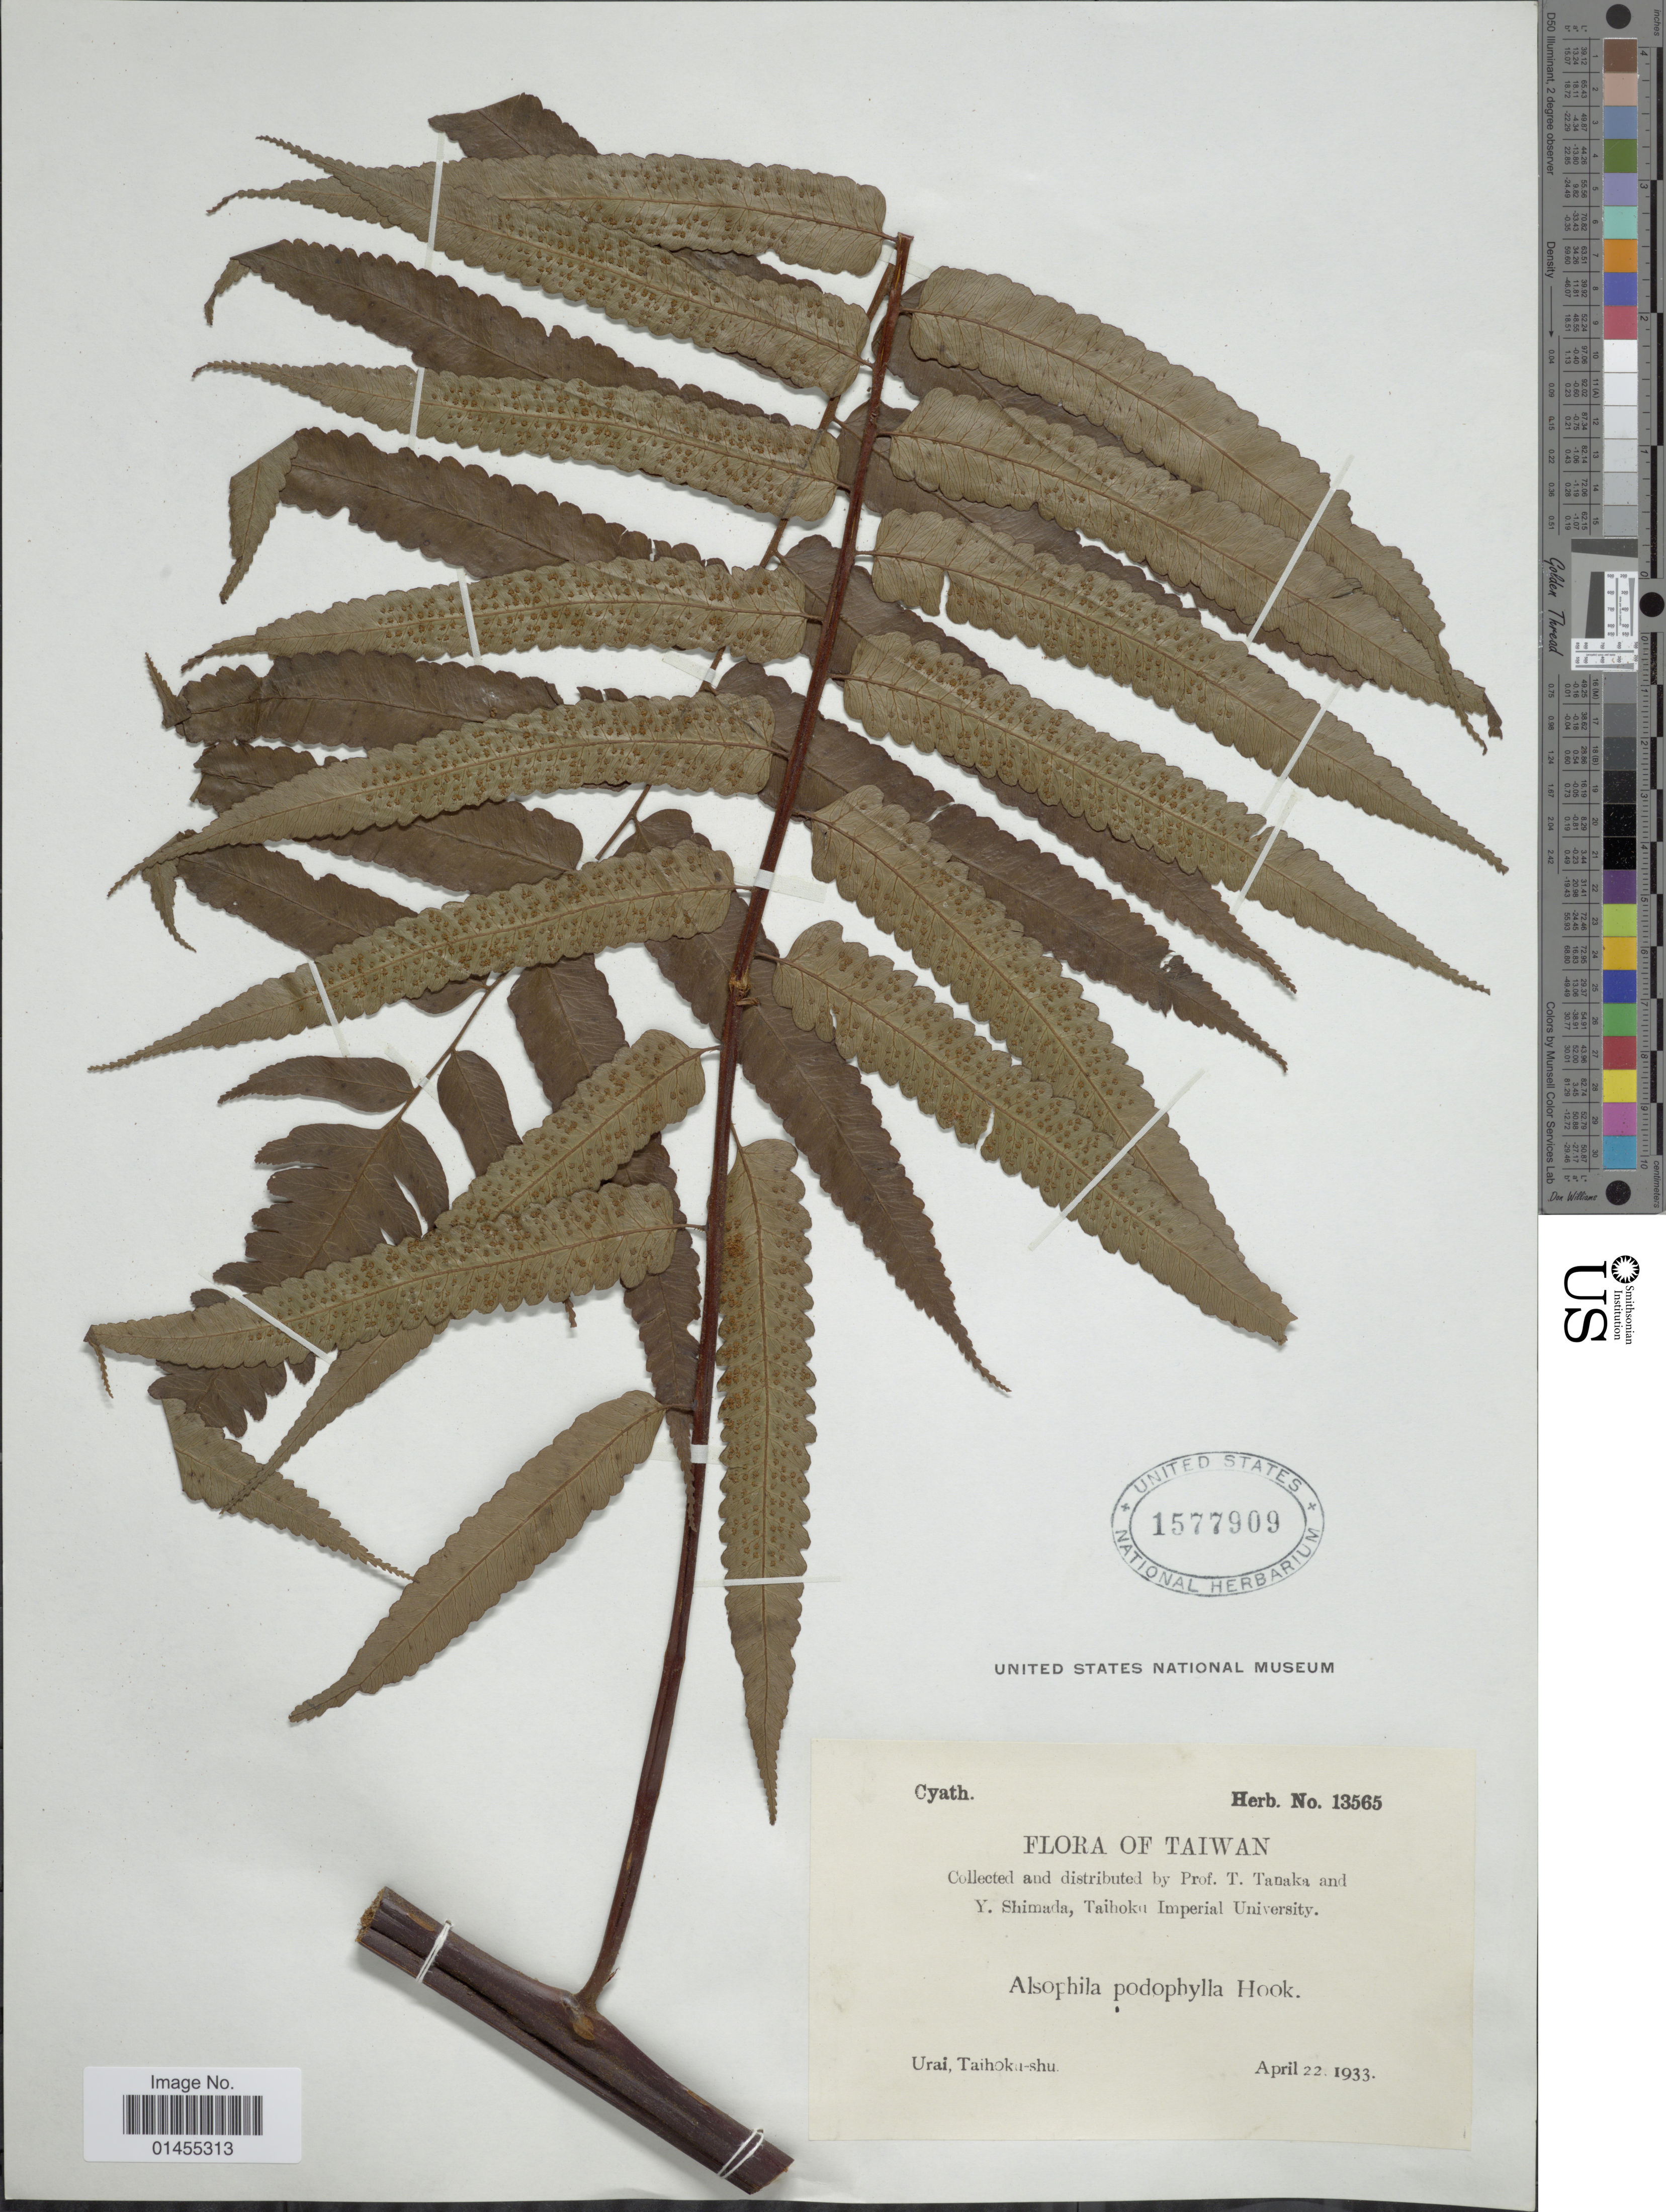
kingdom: Plantae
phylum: Tracheophyta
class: Polypodiopsida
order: Cyatheales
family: Cyatheaceae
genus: Alsophila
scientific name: Alsophila podophylla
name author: Hook.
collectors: T. Tanaka & Y. Shimada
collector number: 13565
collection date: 1933-04-22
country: Taiwan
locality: Urai, Taihoka-shu.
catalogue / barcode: US 1577909